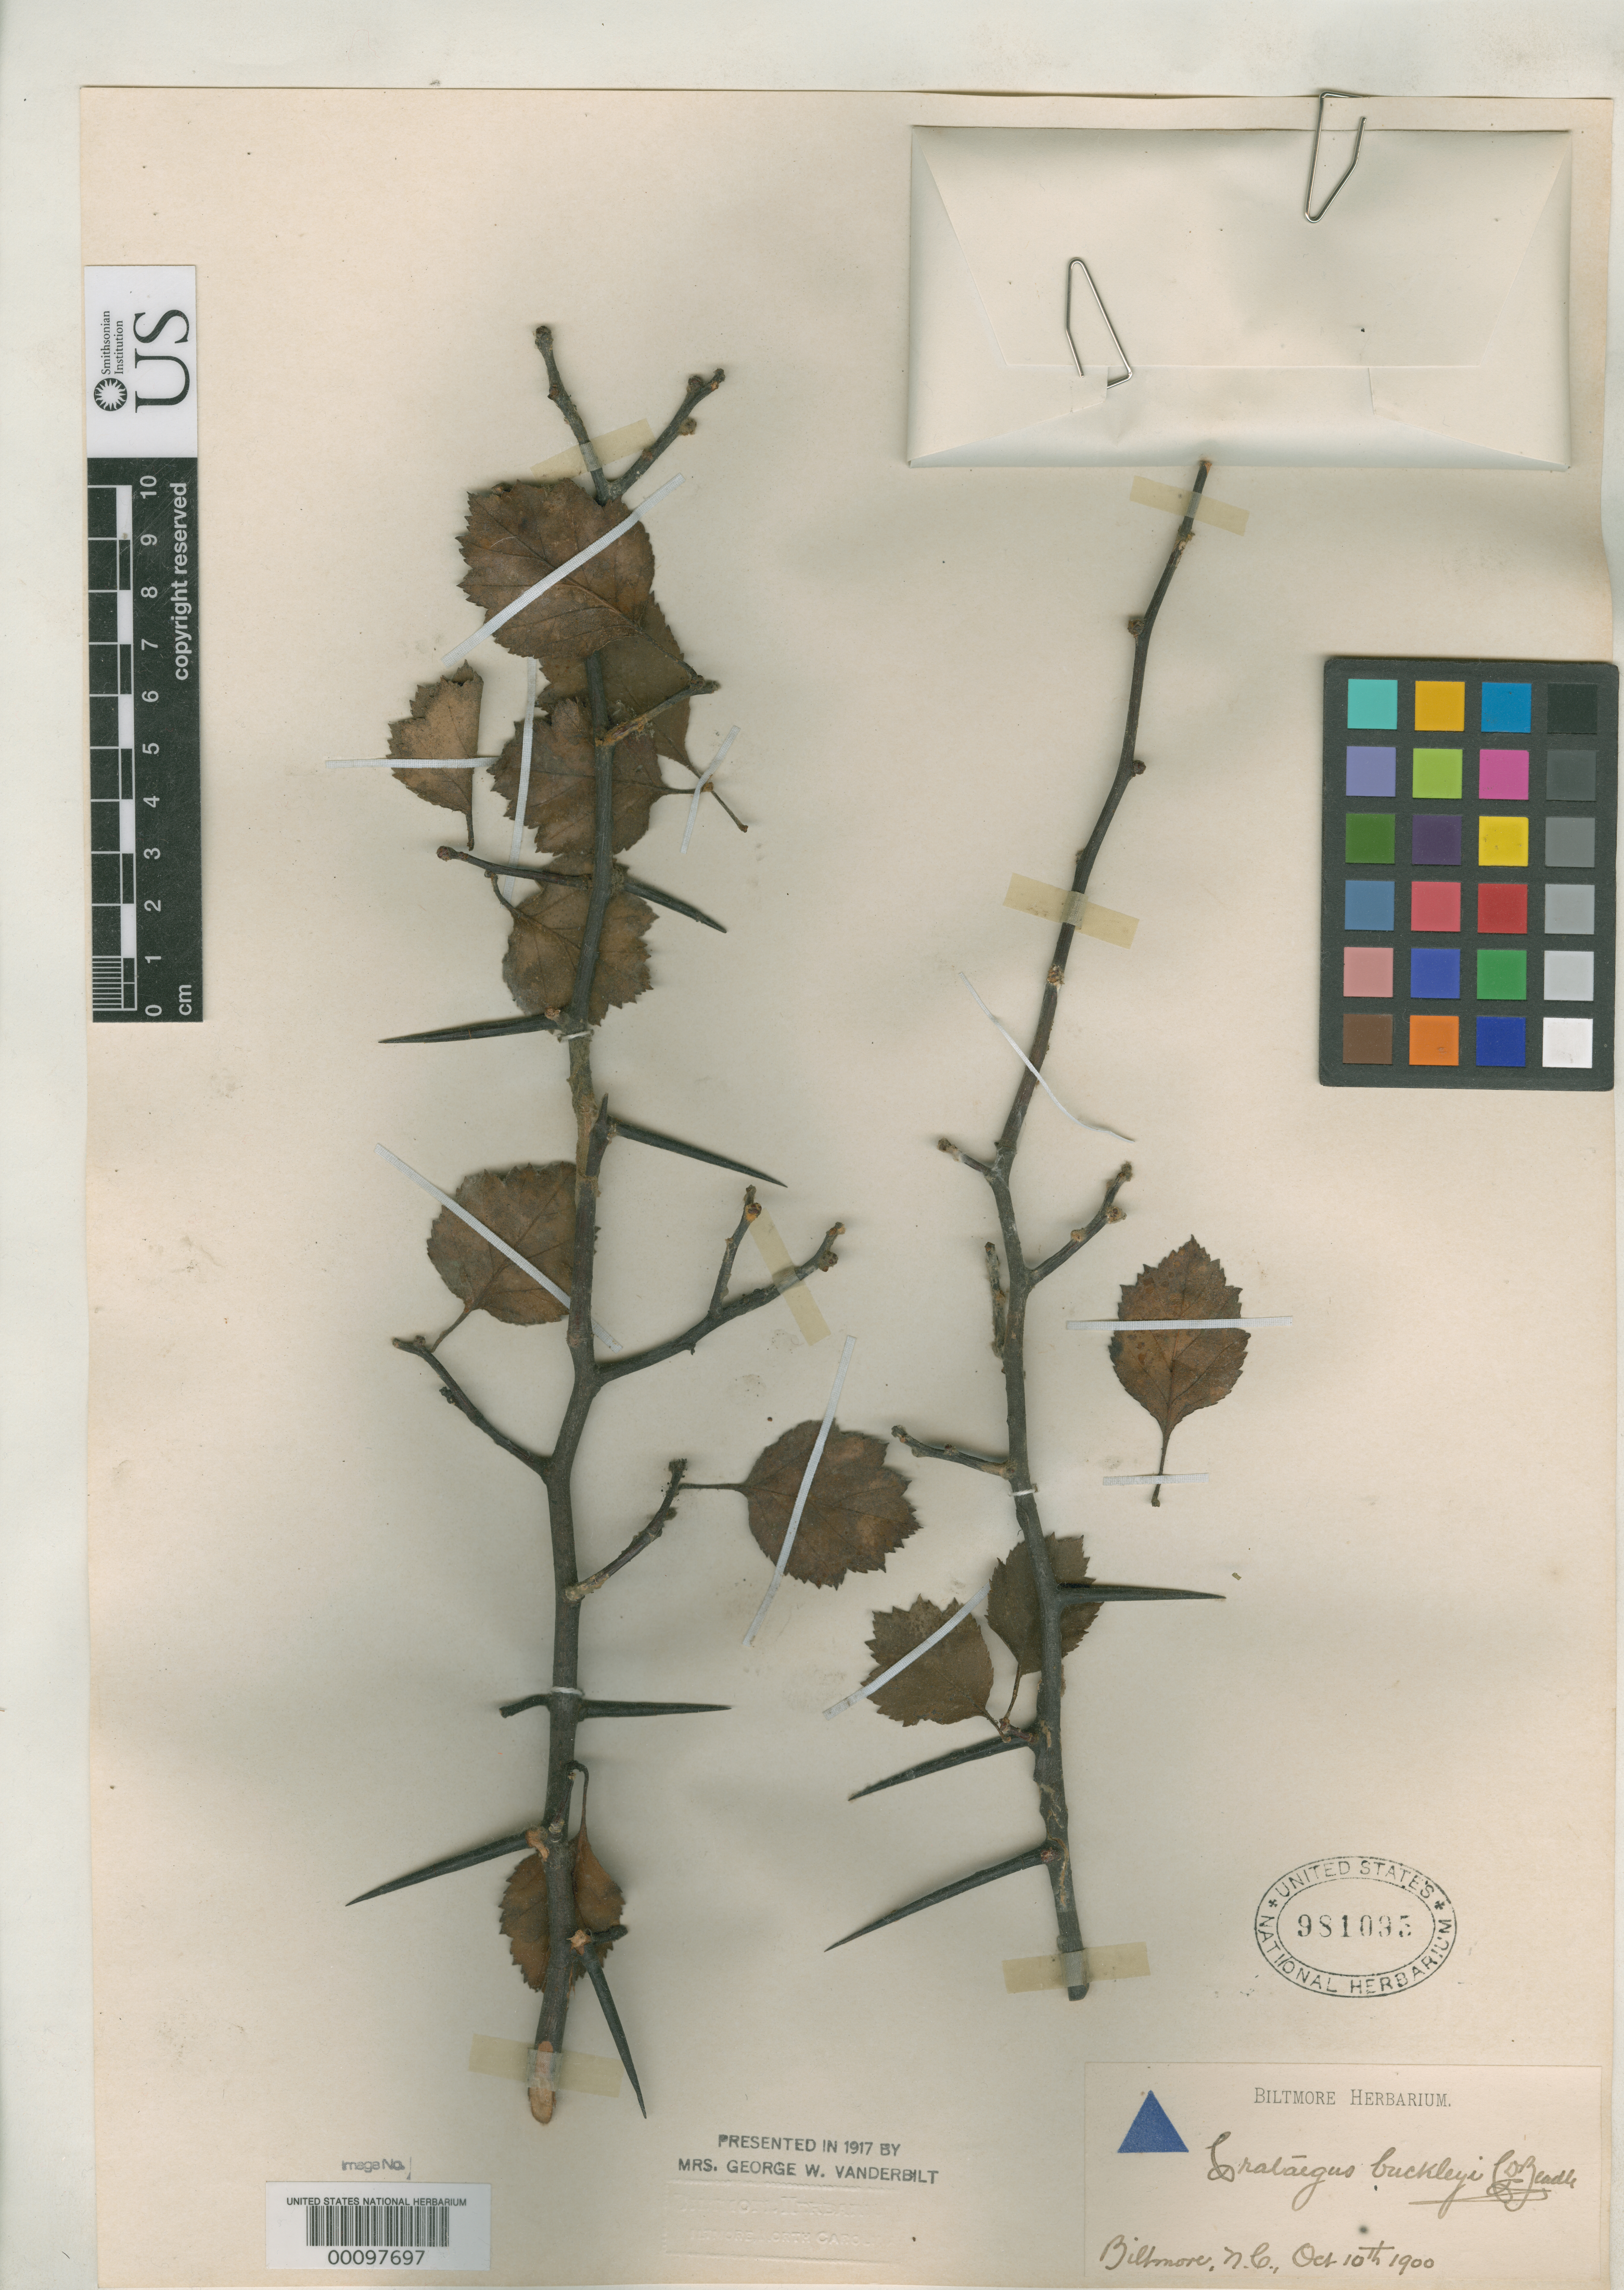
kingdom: Plantae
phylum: Tracheophyta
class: Magnoliopsida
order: Rosales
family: Rosaceae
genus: Crataegus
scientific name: Crataegus buckleyi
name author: Beadle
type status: Type Collection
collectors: ex herb. Biltmore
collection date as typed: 10 Oct 1900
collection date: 1900-10-10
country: United States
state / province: North Carolina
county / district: Buncombe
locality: Biltmore.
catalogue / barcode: US 981095